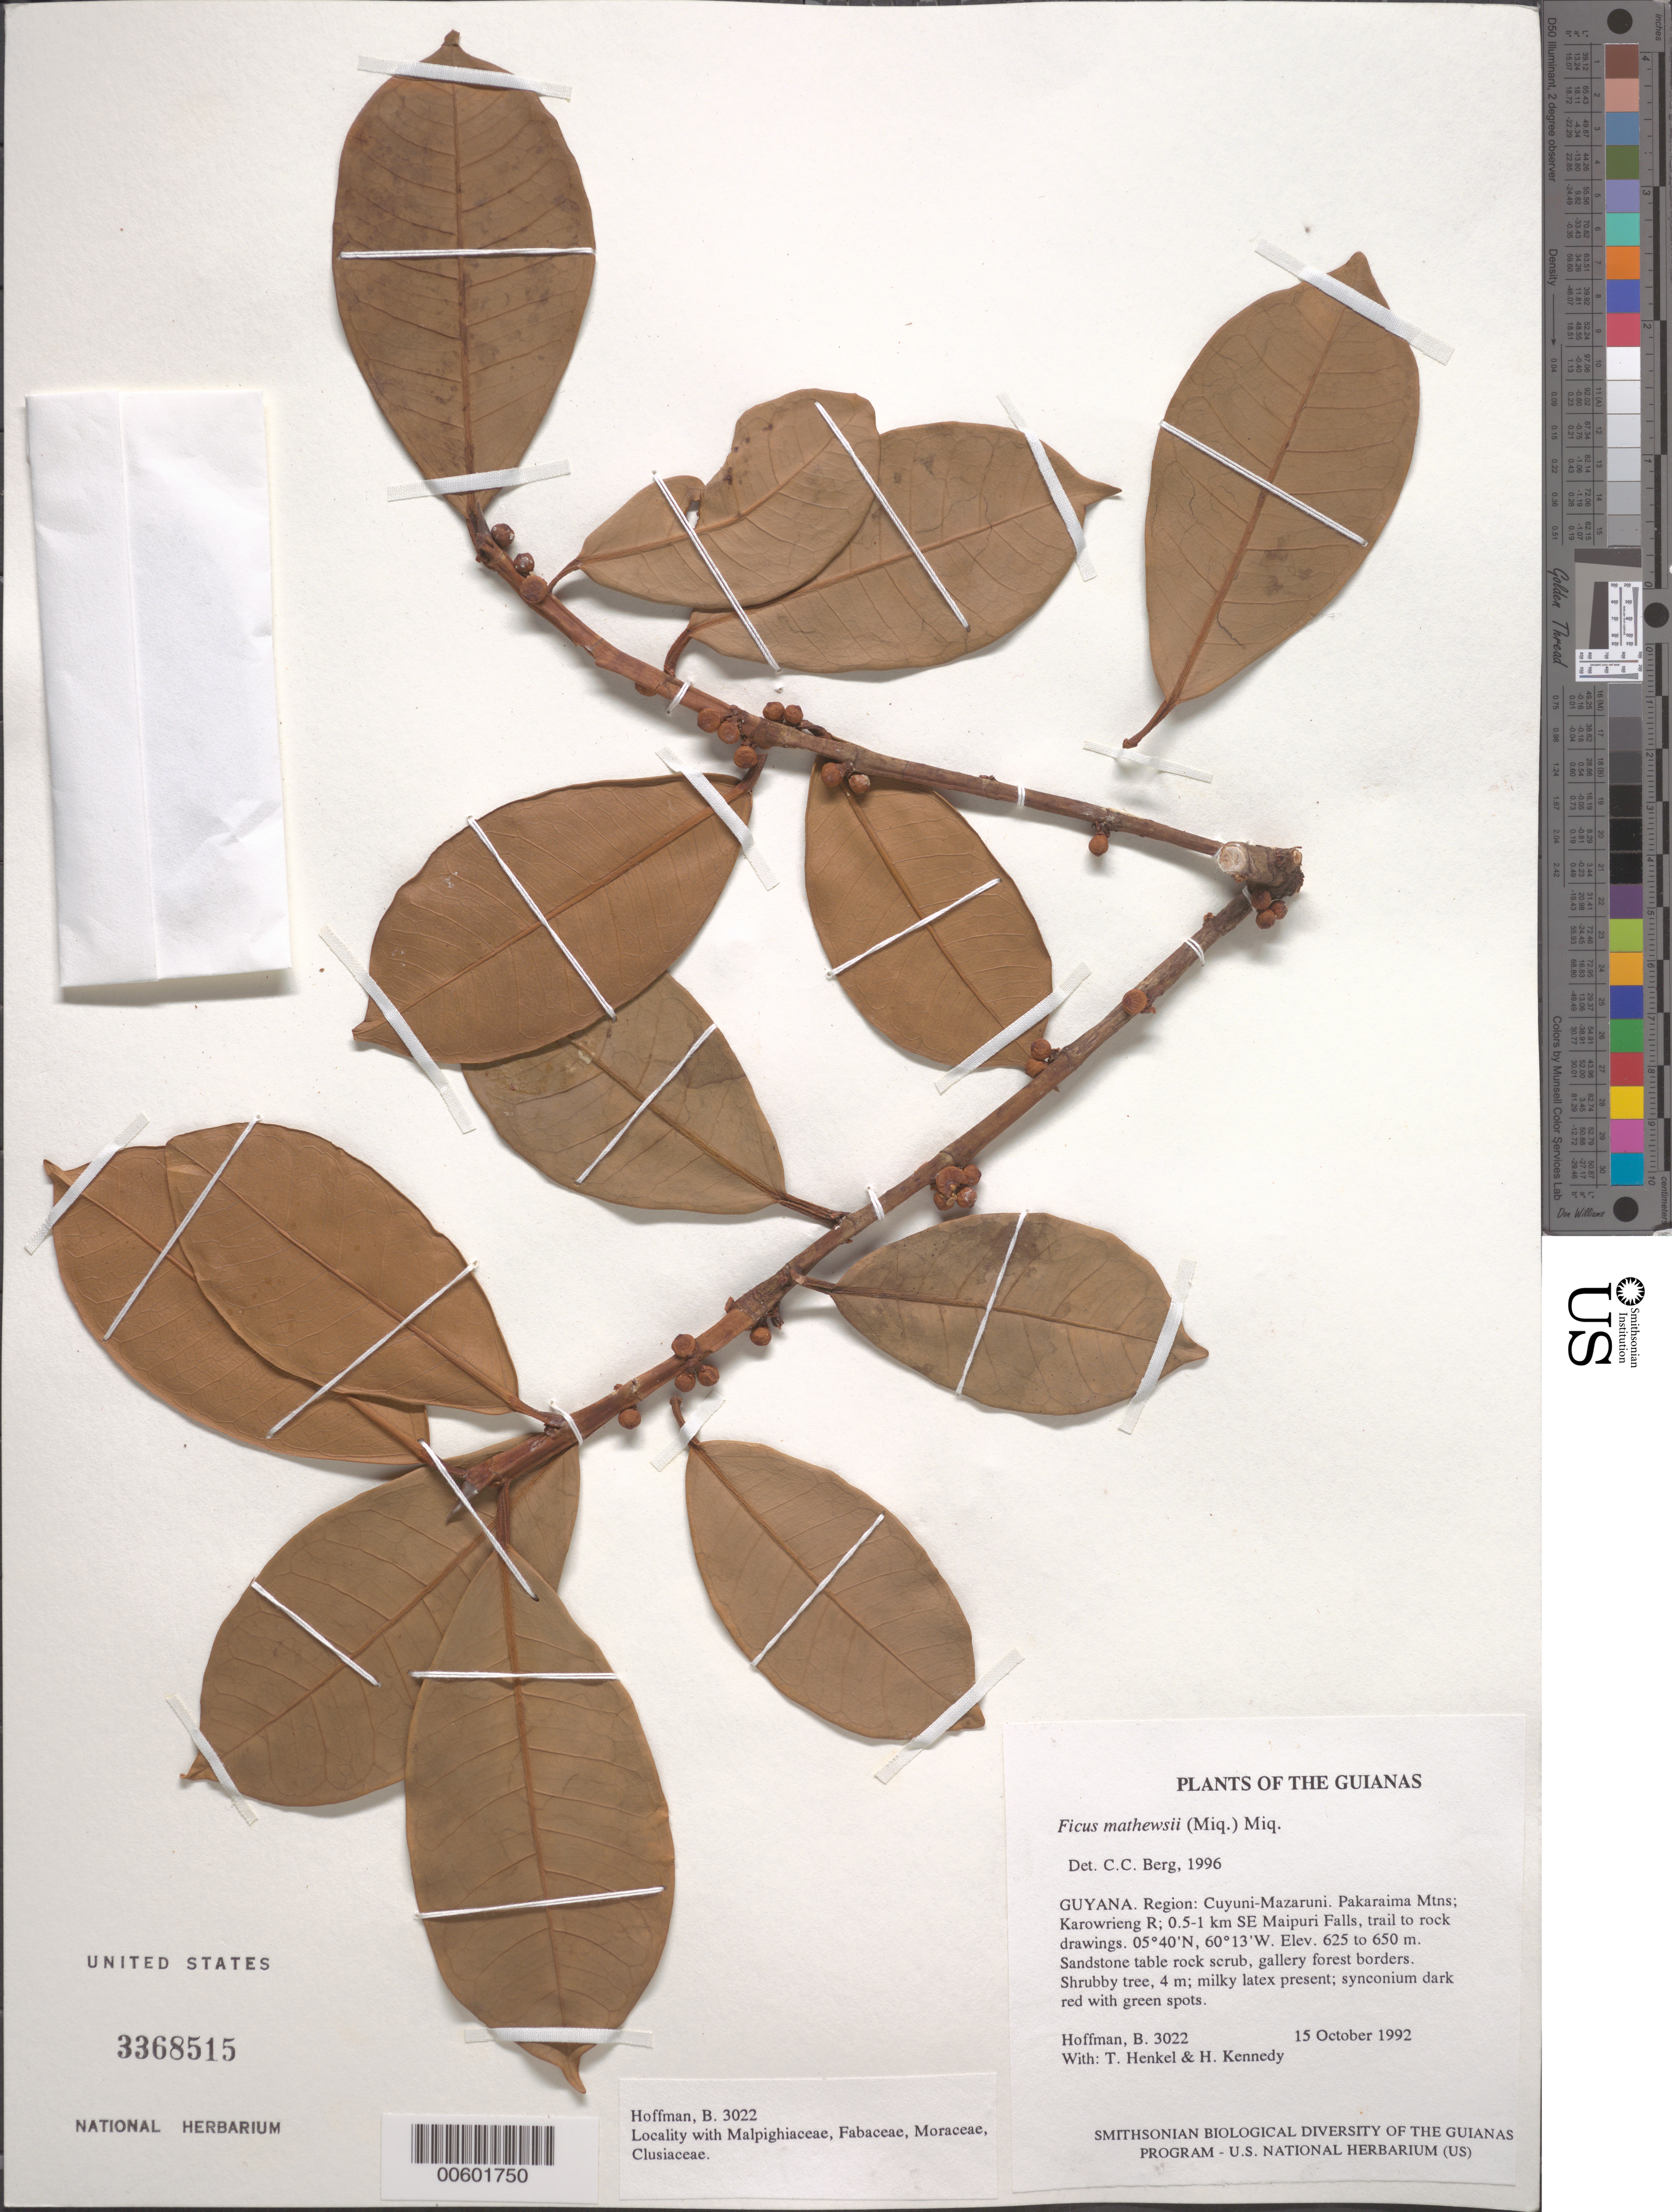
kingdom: Plantae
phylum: Tracheophyta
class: Magnoliopsida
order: Rosales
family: Moraceae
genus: Ficus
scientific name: Ficus mathewsii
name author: (Miq.) Miq.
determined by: Berg, C. C.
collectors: B. Hoffman, T. Henkel & H. Kennedy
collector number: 3022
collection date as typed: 15 October 1992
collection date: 1992-10-15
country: Guyana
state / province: Cuyuni-Mazaruni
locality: Pakaraima Mountains; Karowrieng River; 0.5-1 km SE of Maipuri Falls, trail to rock drawings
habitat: Sandstone table rock scrub, gallery forest borders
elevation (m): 625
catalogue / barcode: US 3368515